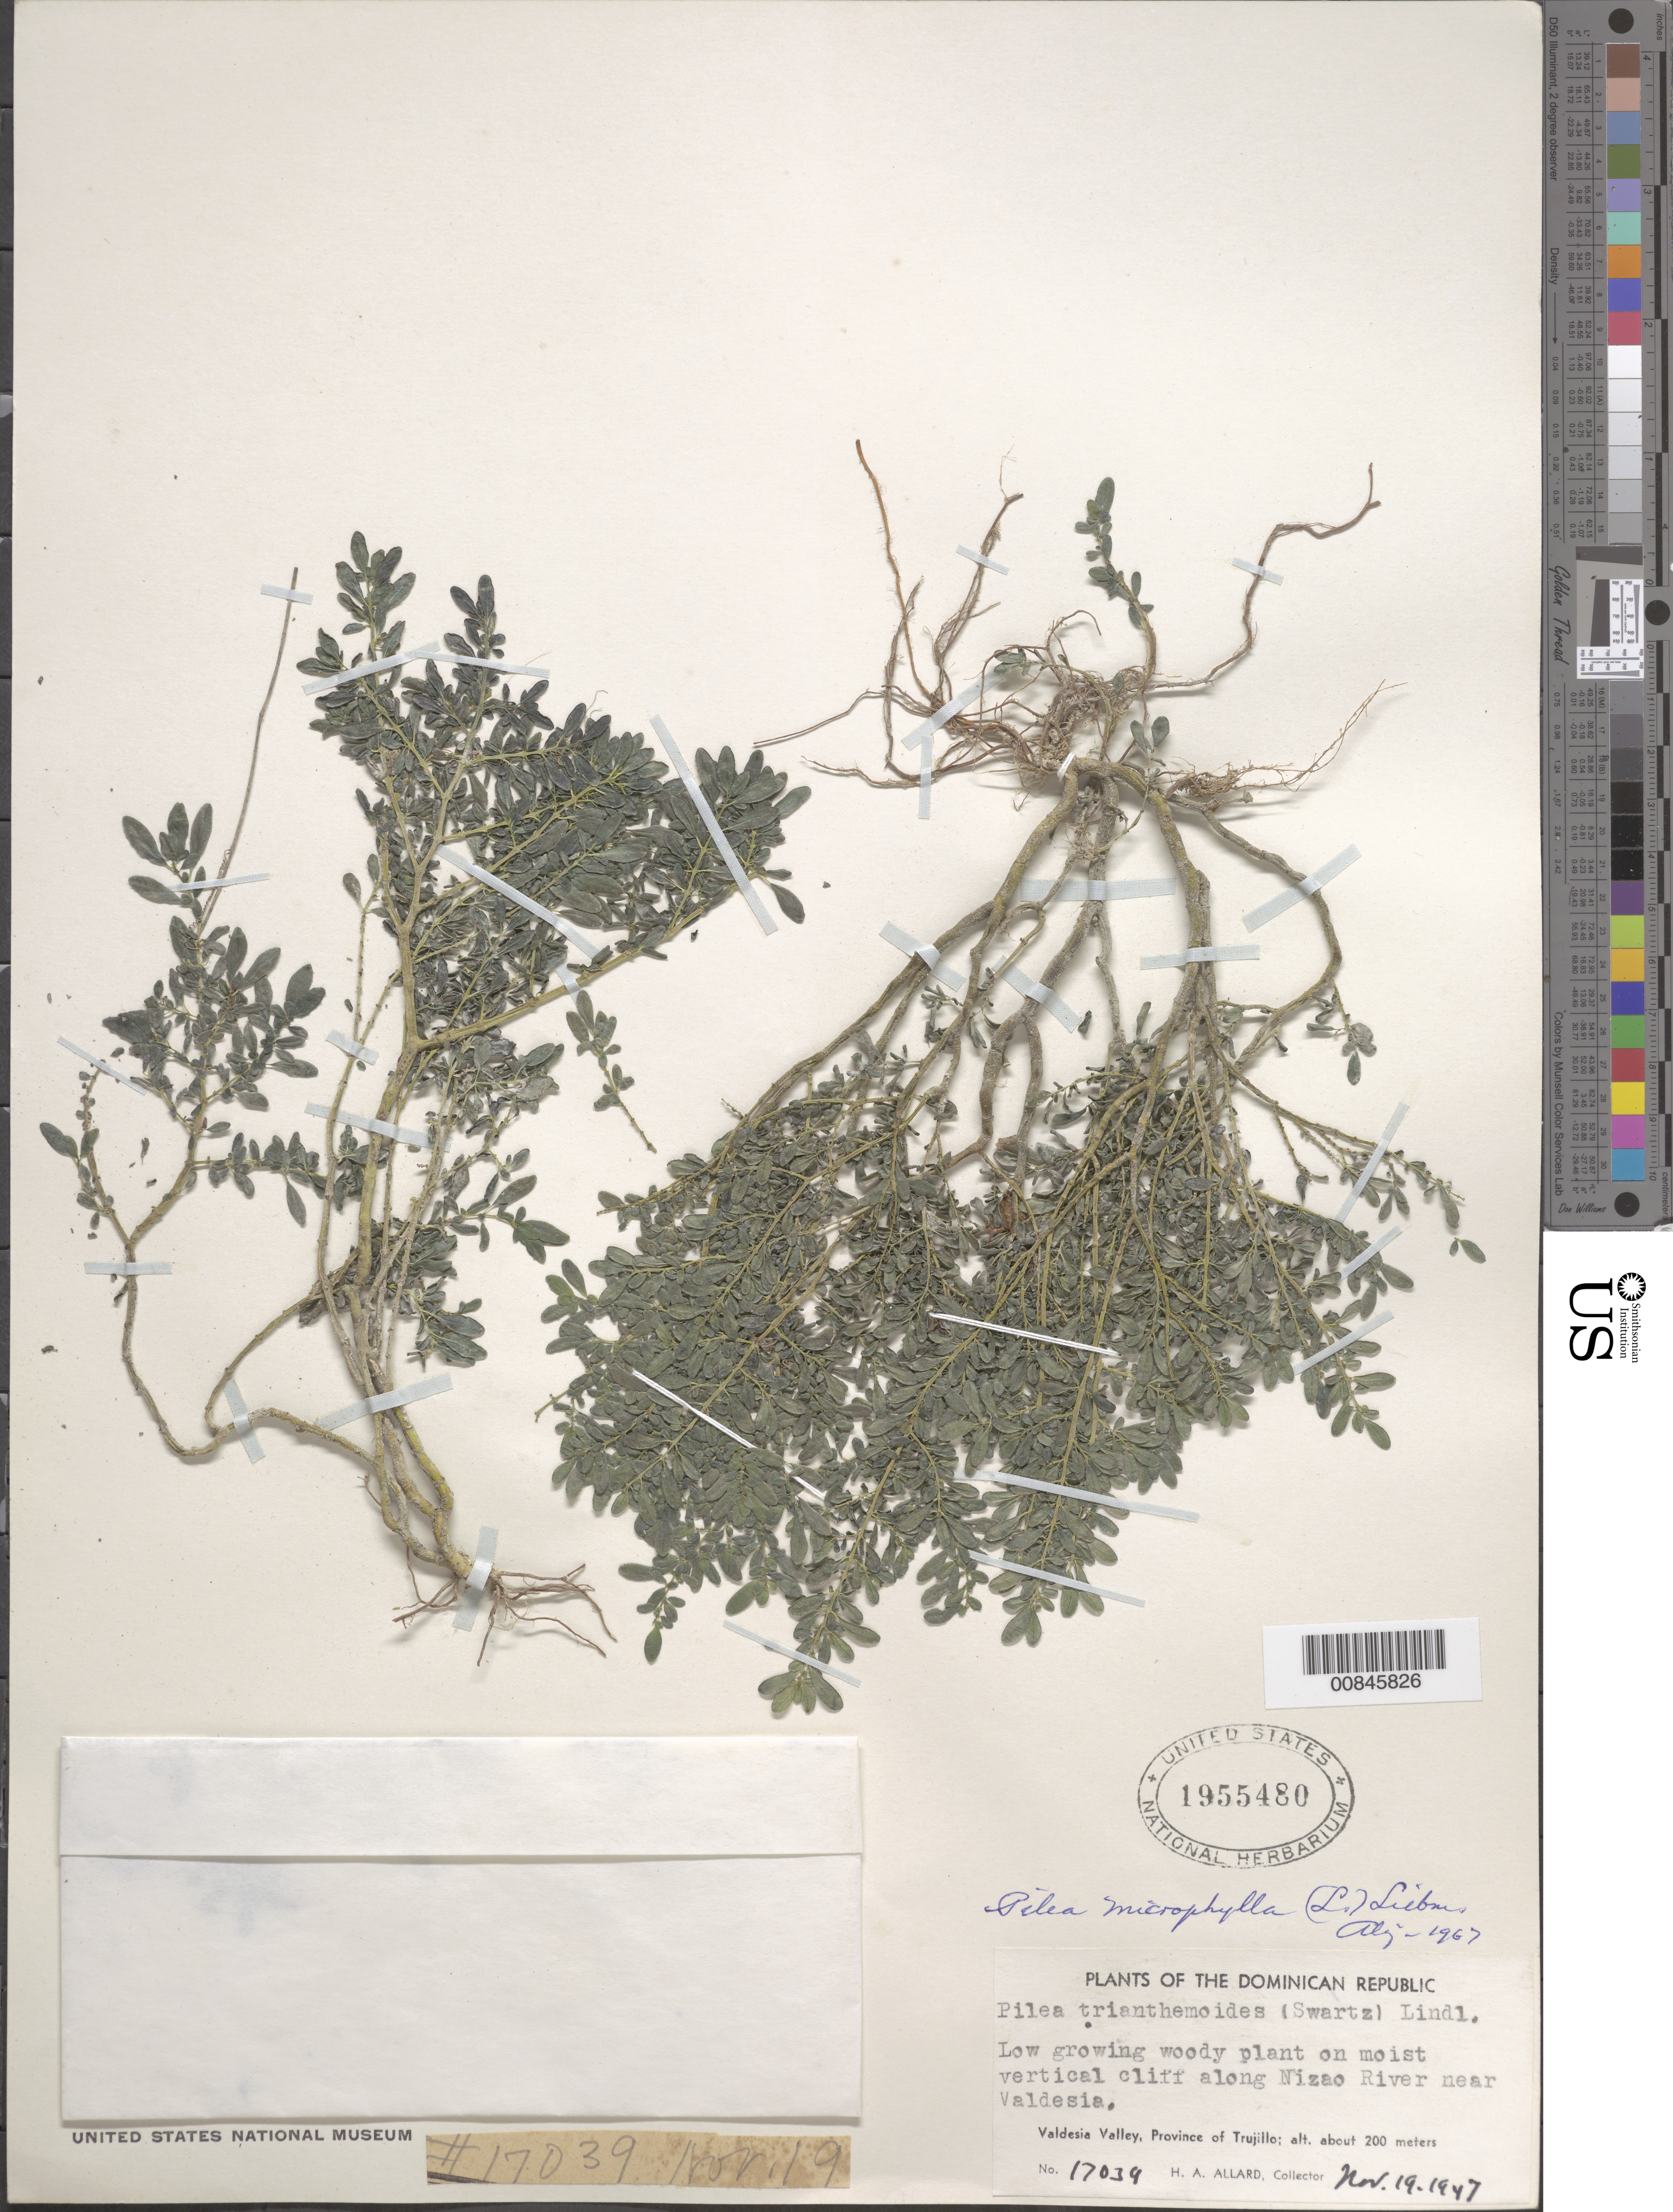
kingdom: Plantae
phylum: Tracheophyta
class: Magnoliopsida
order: Rosales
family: Urticaceae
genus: Pilea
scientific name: Pilea microphylla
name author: (L.) Liebm.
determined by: Liogier, Alain H.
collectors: H. A. Allard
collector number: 17039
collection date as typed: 19 Nov 1947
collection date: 1947-11-19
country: Dominican Republic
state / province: San Cristóbal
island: Hispaniola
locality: Cliff along Nizao River near Valdesia, Valdesia Valley, Province of Trujillo (obsolete).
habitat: On moist vertical cliff along river.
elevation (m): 200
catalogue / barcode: US 1955480